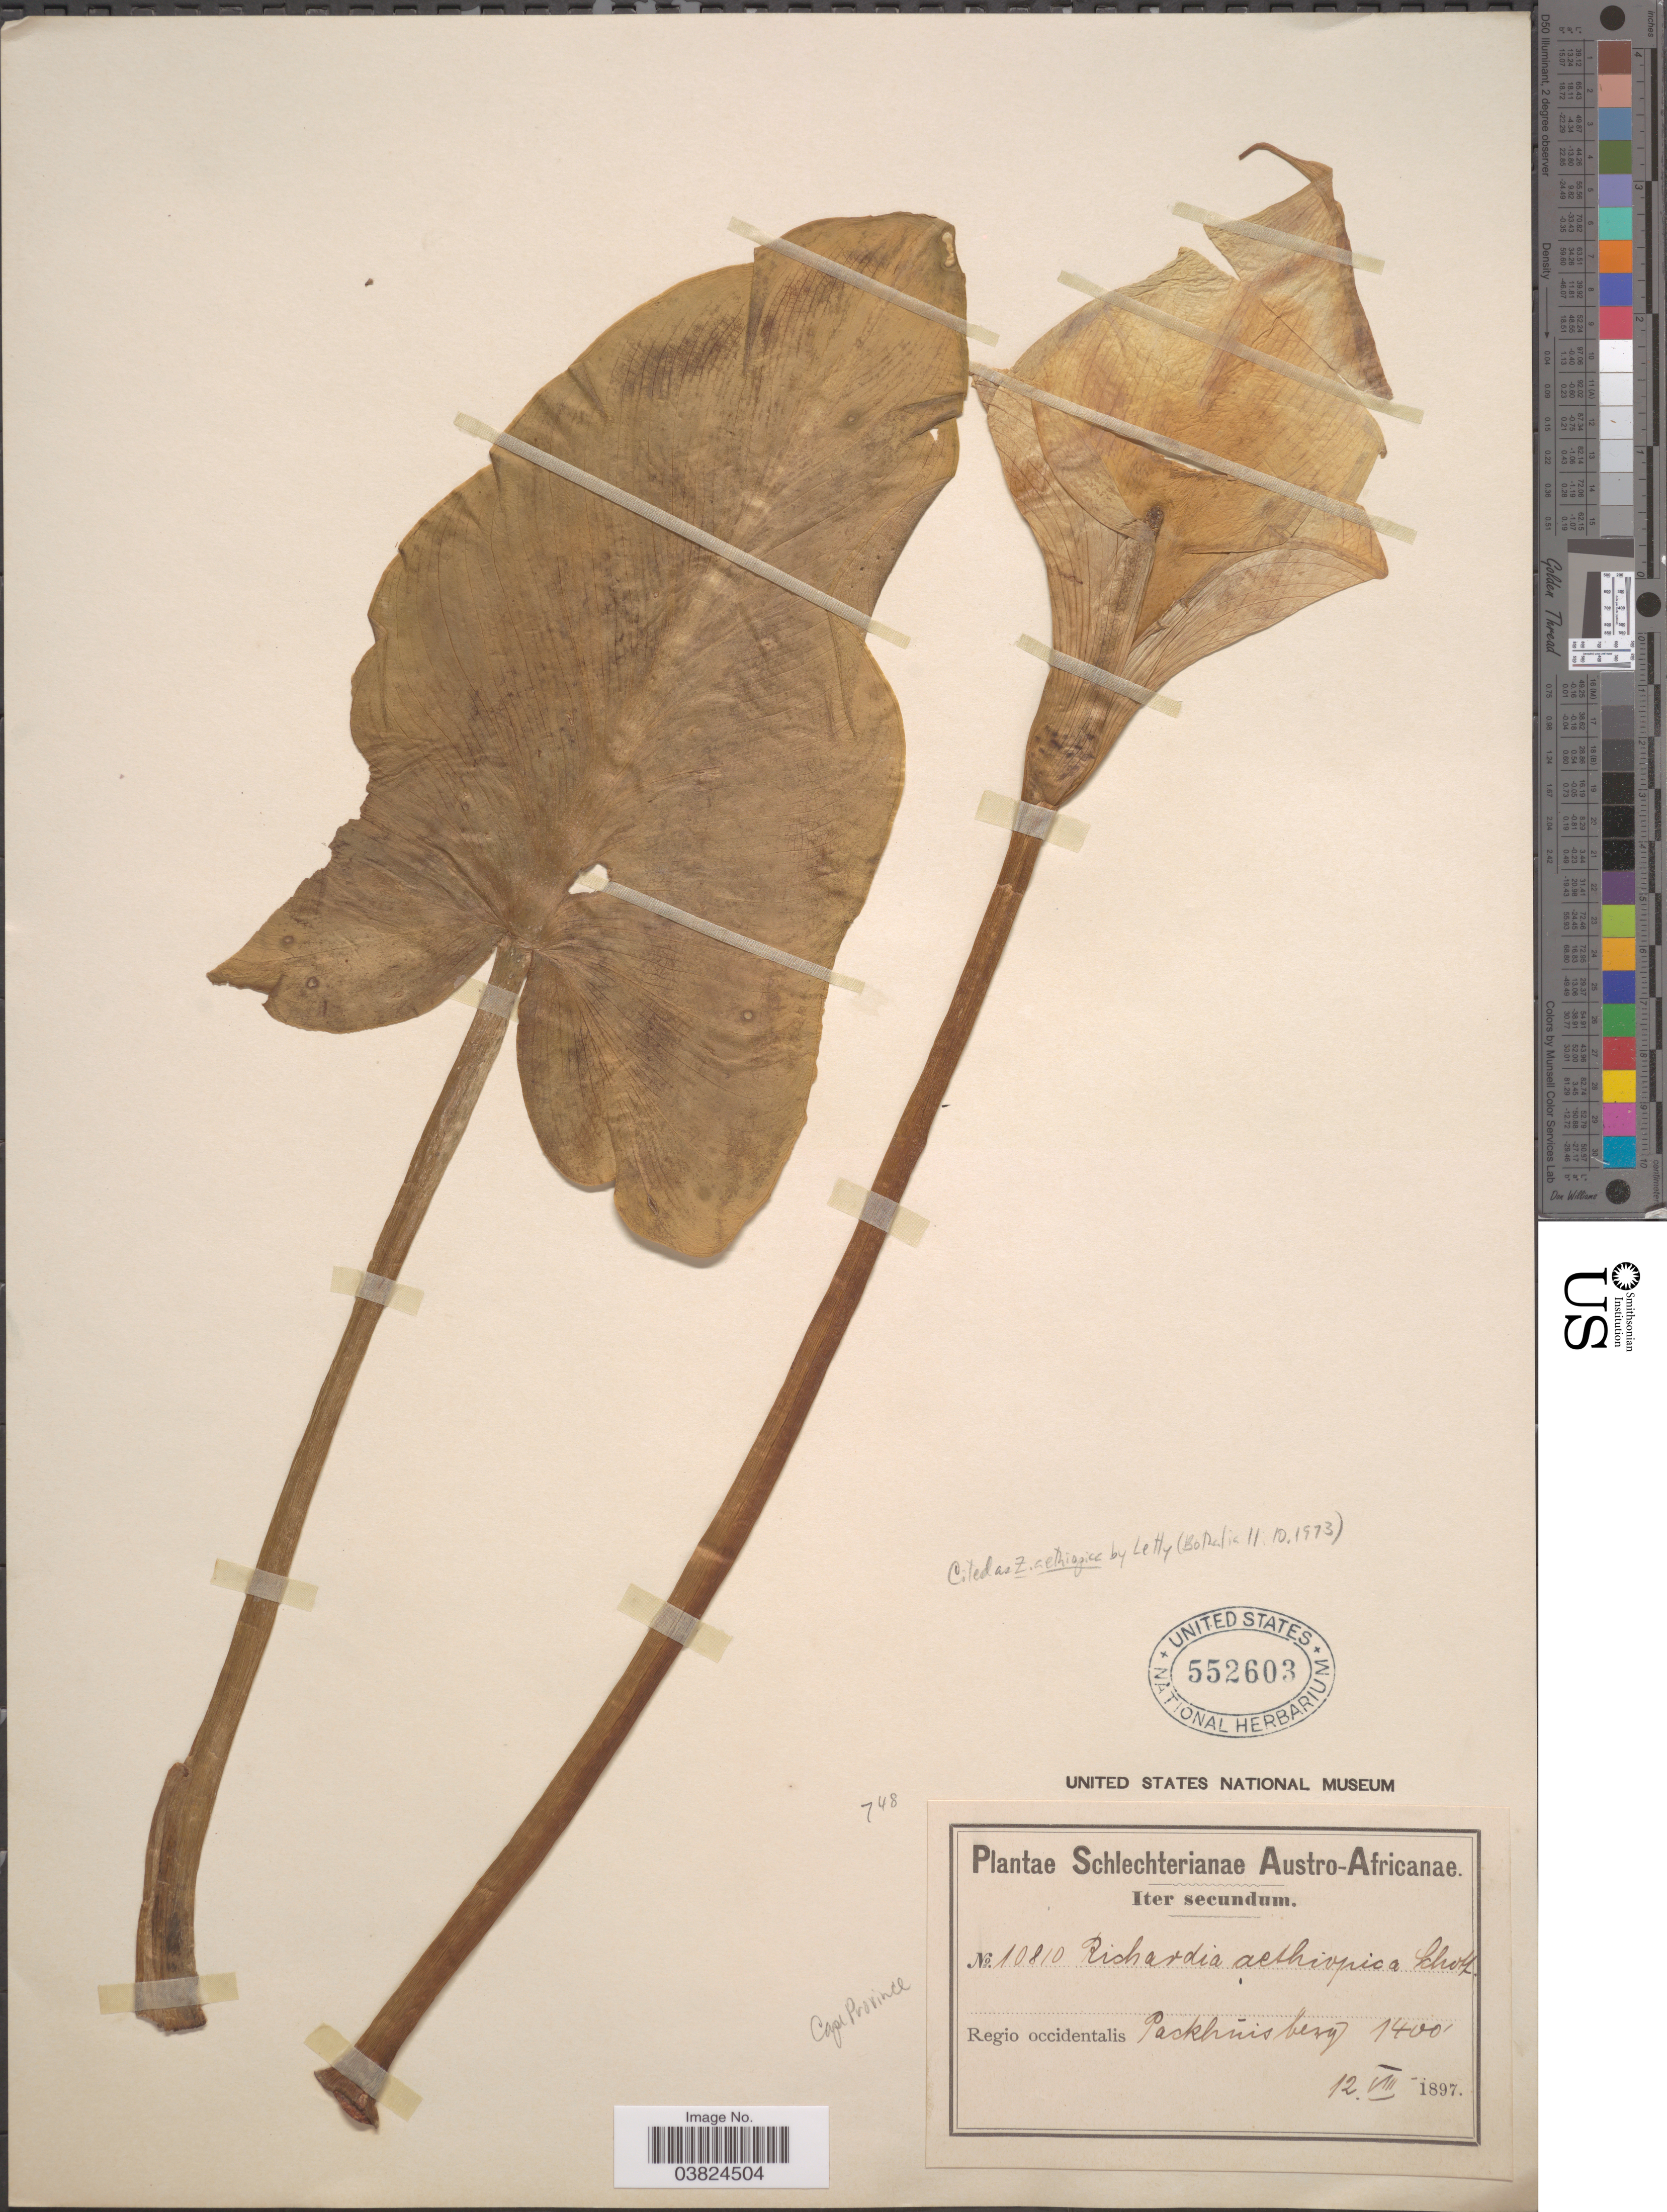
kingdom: Plantae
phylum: Tracheophyta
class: Liliopsida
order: Alismatales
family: Araceae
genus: Zantedeschia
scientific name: Zantedeschia aethiopica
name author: (L.) Spreng.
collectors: Schlechter, --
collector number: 10810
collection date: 1897-08-12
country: South Africa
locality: Austro-Africanae. Regio occidentalis. Packhuisberg.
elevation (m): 427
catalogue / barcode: US 552603